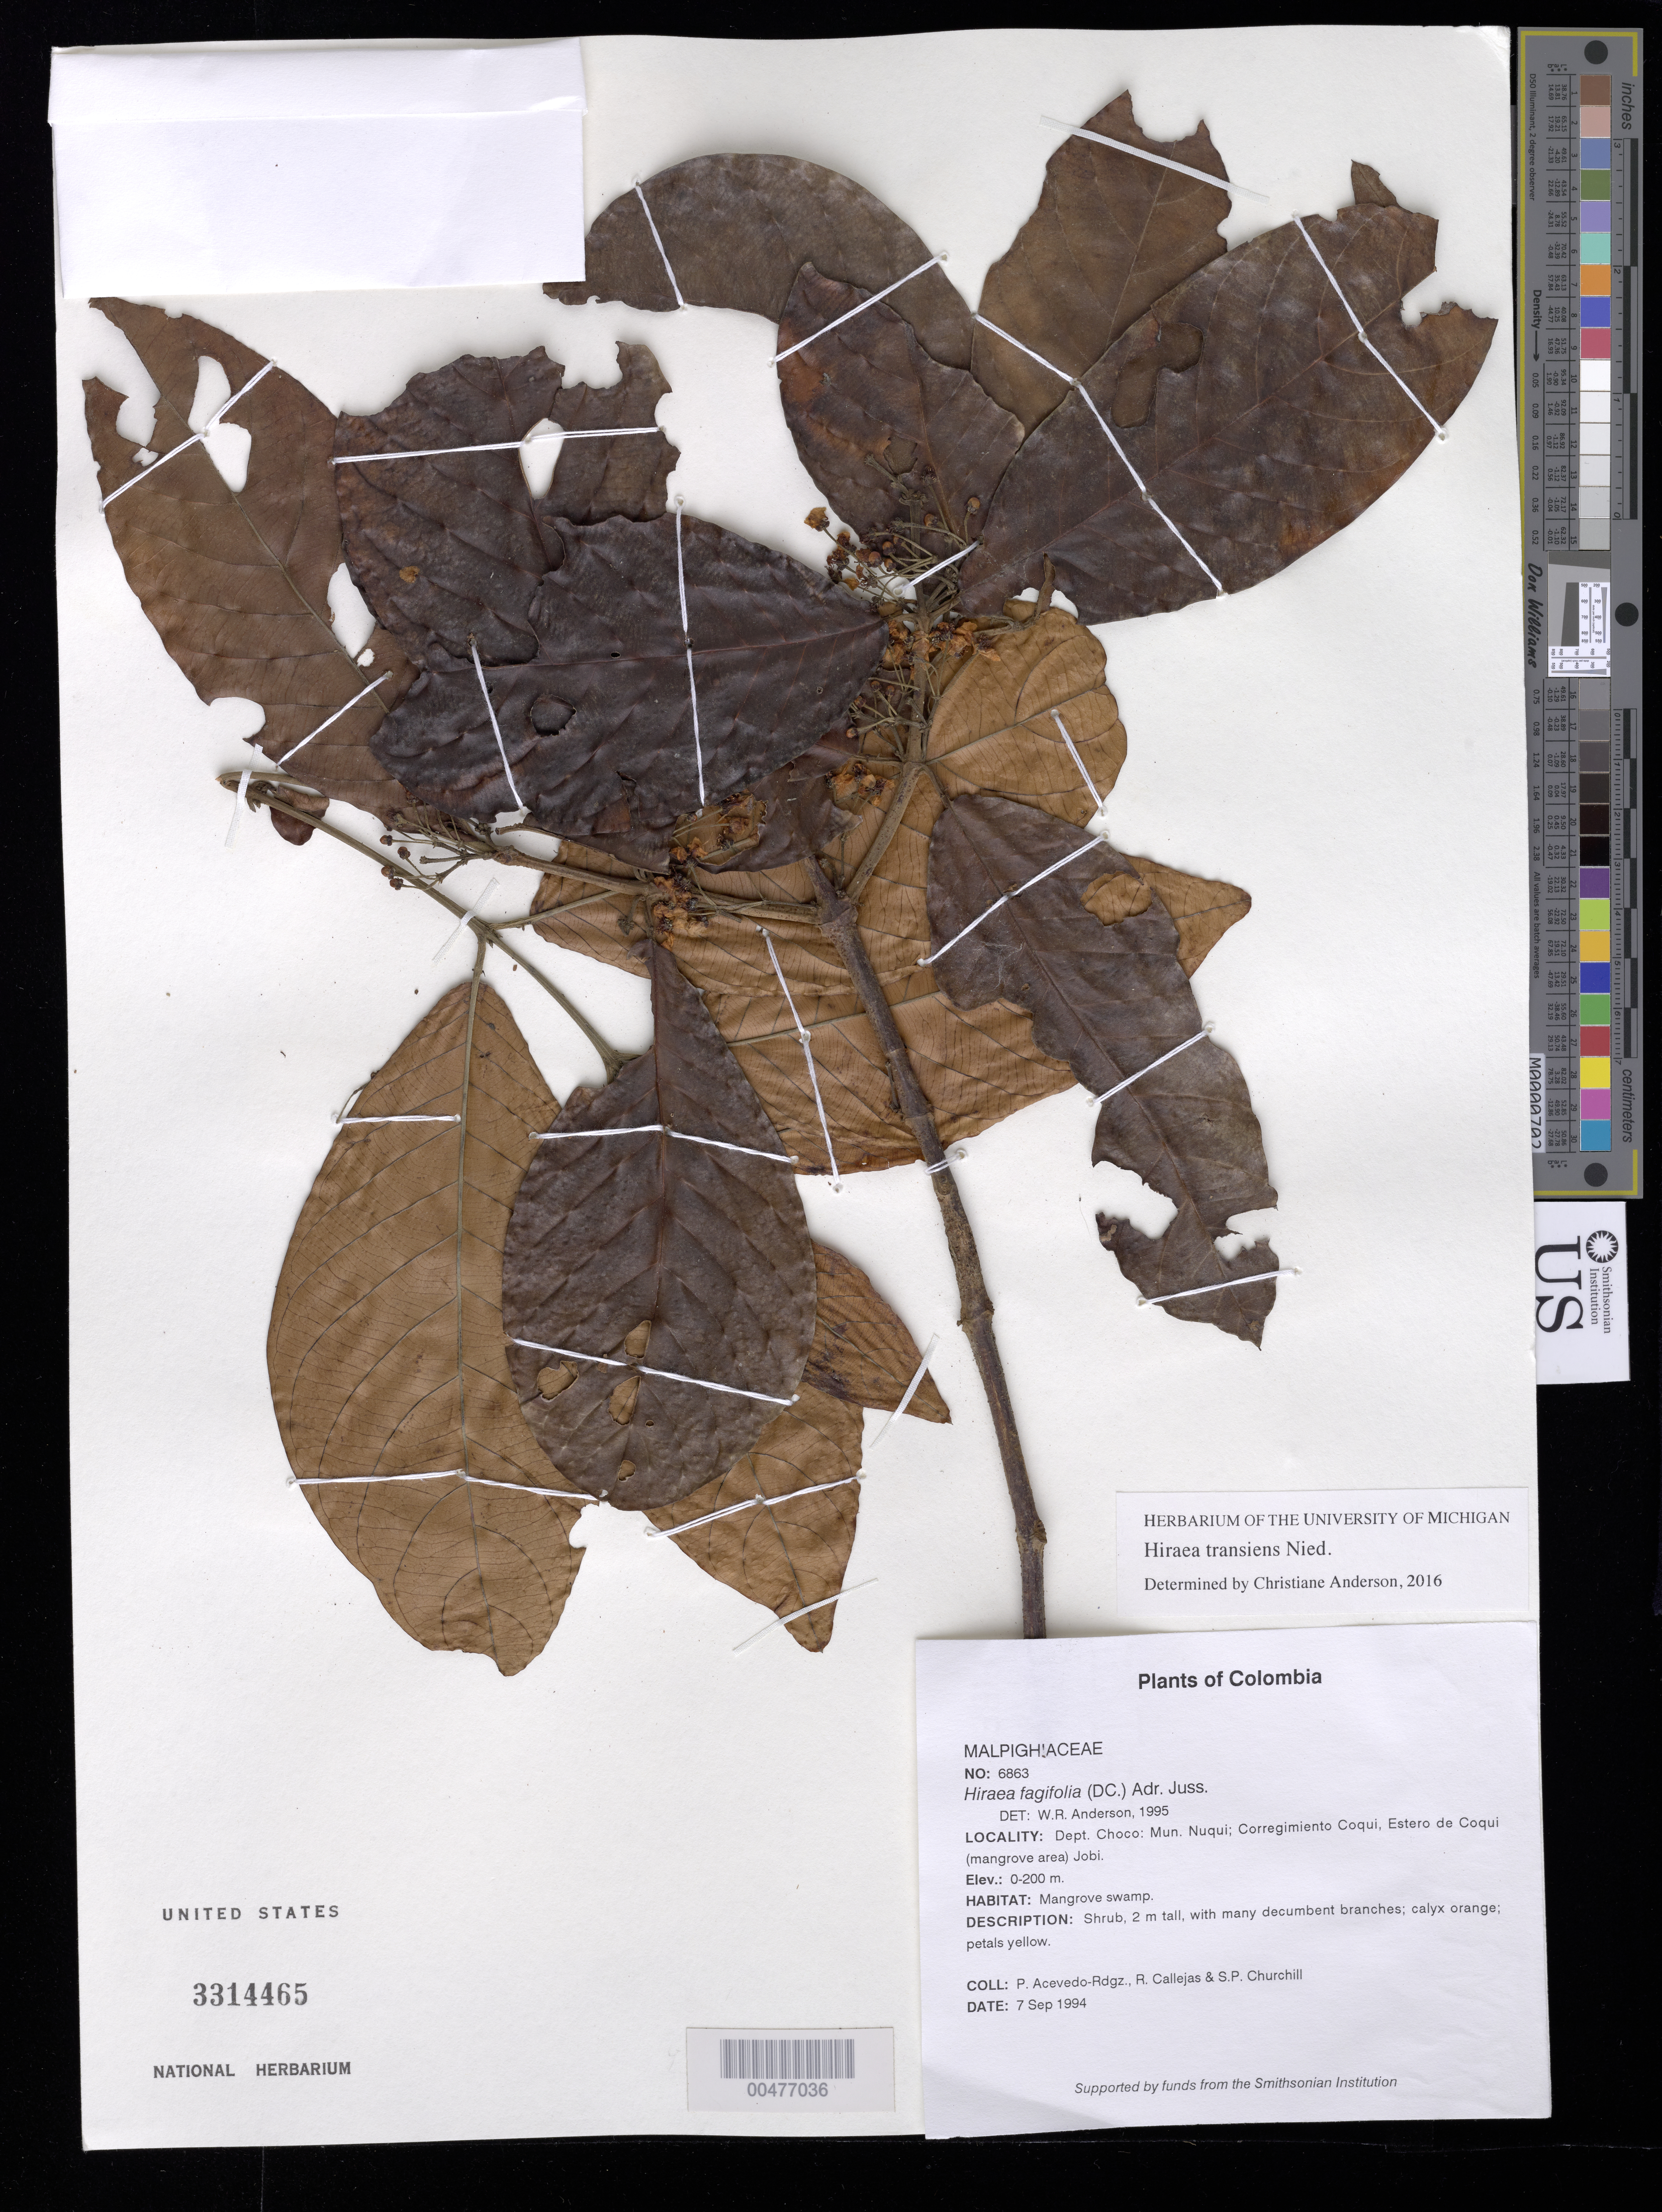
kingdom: Plantae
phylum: Tracheophyta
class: Magnoliopsida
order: Malpighiales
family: Malpighiaceae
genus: Hiraea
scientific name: Hiraea transiens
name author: Nied.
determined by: Anderson, C. E., (MICH)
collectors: P. Acevedo-Rodr., R. Callejas & S. Churchill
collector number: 6863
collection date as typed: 07 Sep 1994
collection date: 1994-09-07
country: Colombia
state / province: Chocó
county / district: Nuqui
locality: Depart. Choco; Mun. Nuqui; Corregimiento Coqui; Estero de Coqui (mangrove area) Jobi.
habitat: Mangrove swamp.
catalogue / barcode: US 3314465